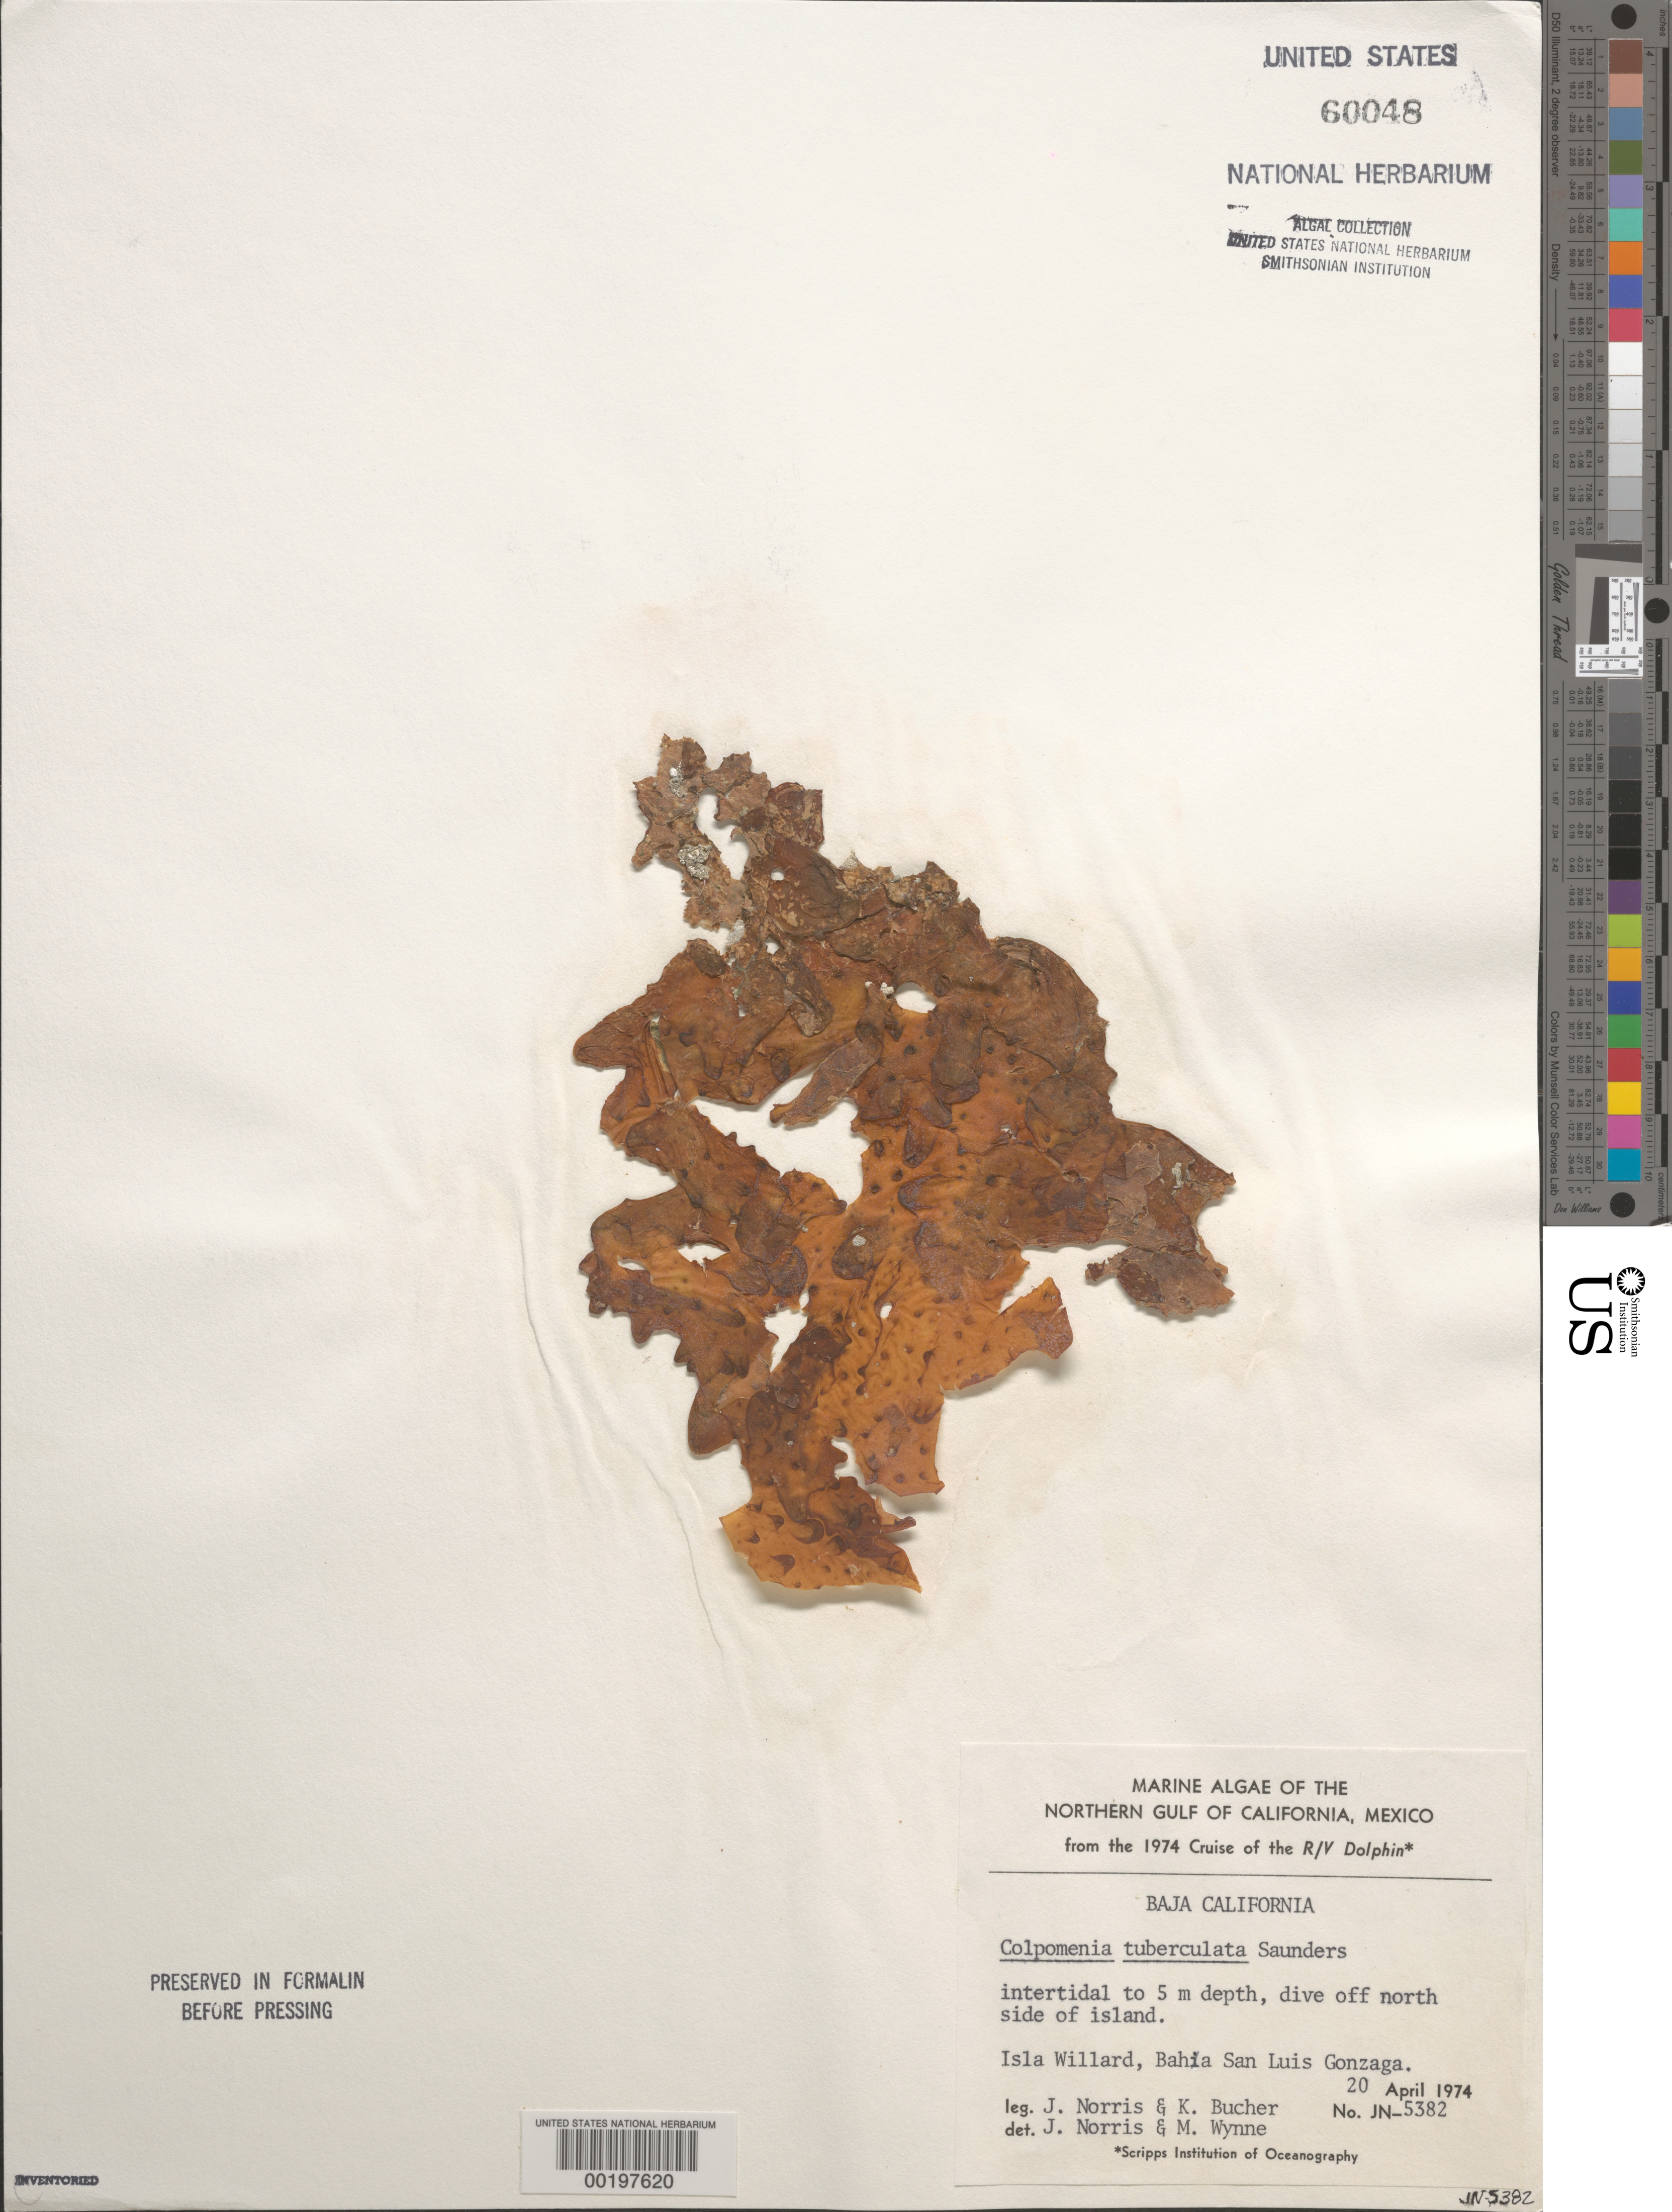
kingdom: Chromista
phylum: Ochrophyta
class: Phaeophyceae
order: Scytosiphonales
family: Scytosiphonaceae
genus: Colpomenia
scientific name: Colpomenia tuberculata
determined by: Norris, J. N.; Wynne, M. J.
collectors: J. N. Norris & K. E. Bucher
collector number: JN-5382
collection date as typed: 20 Apr 1974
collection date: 1974-04-20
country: Mexico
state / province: Baja California Norte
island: Isla Willard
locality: Bahia San Luis Gonzaga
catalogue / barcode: US 60048